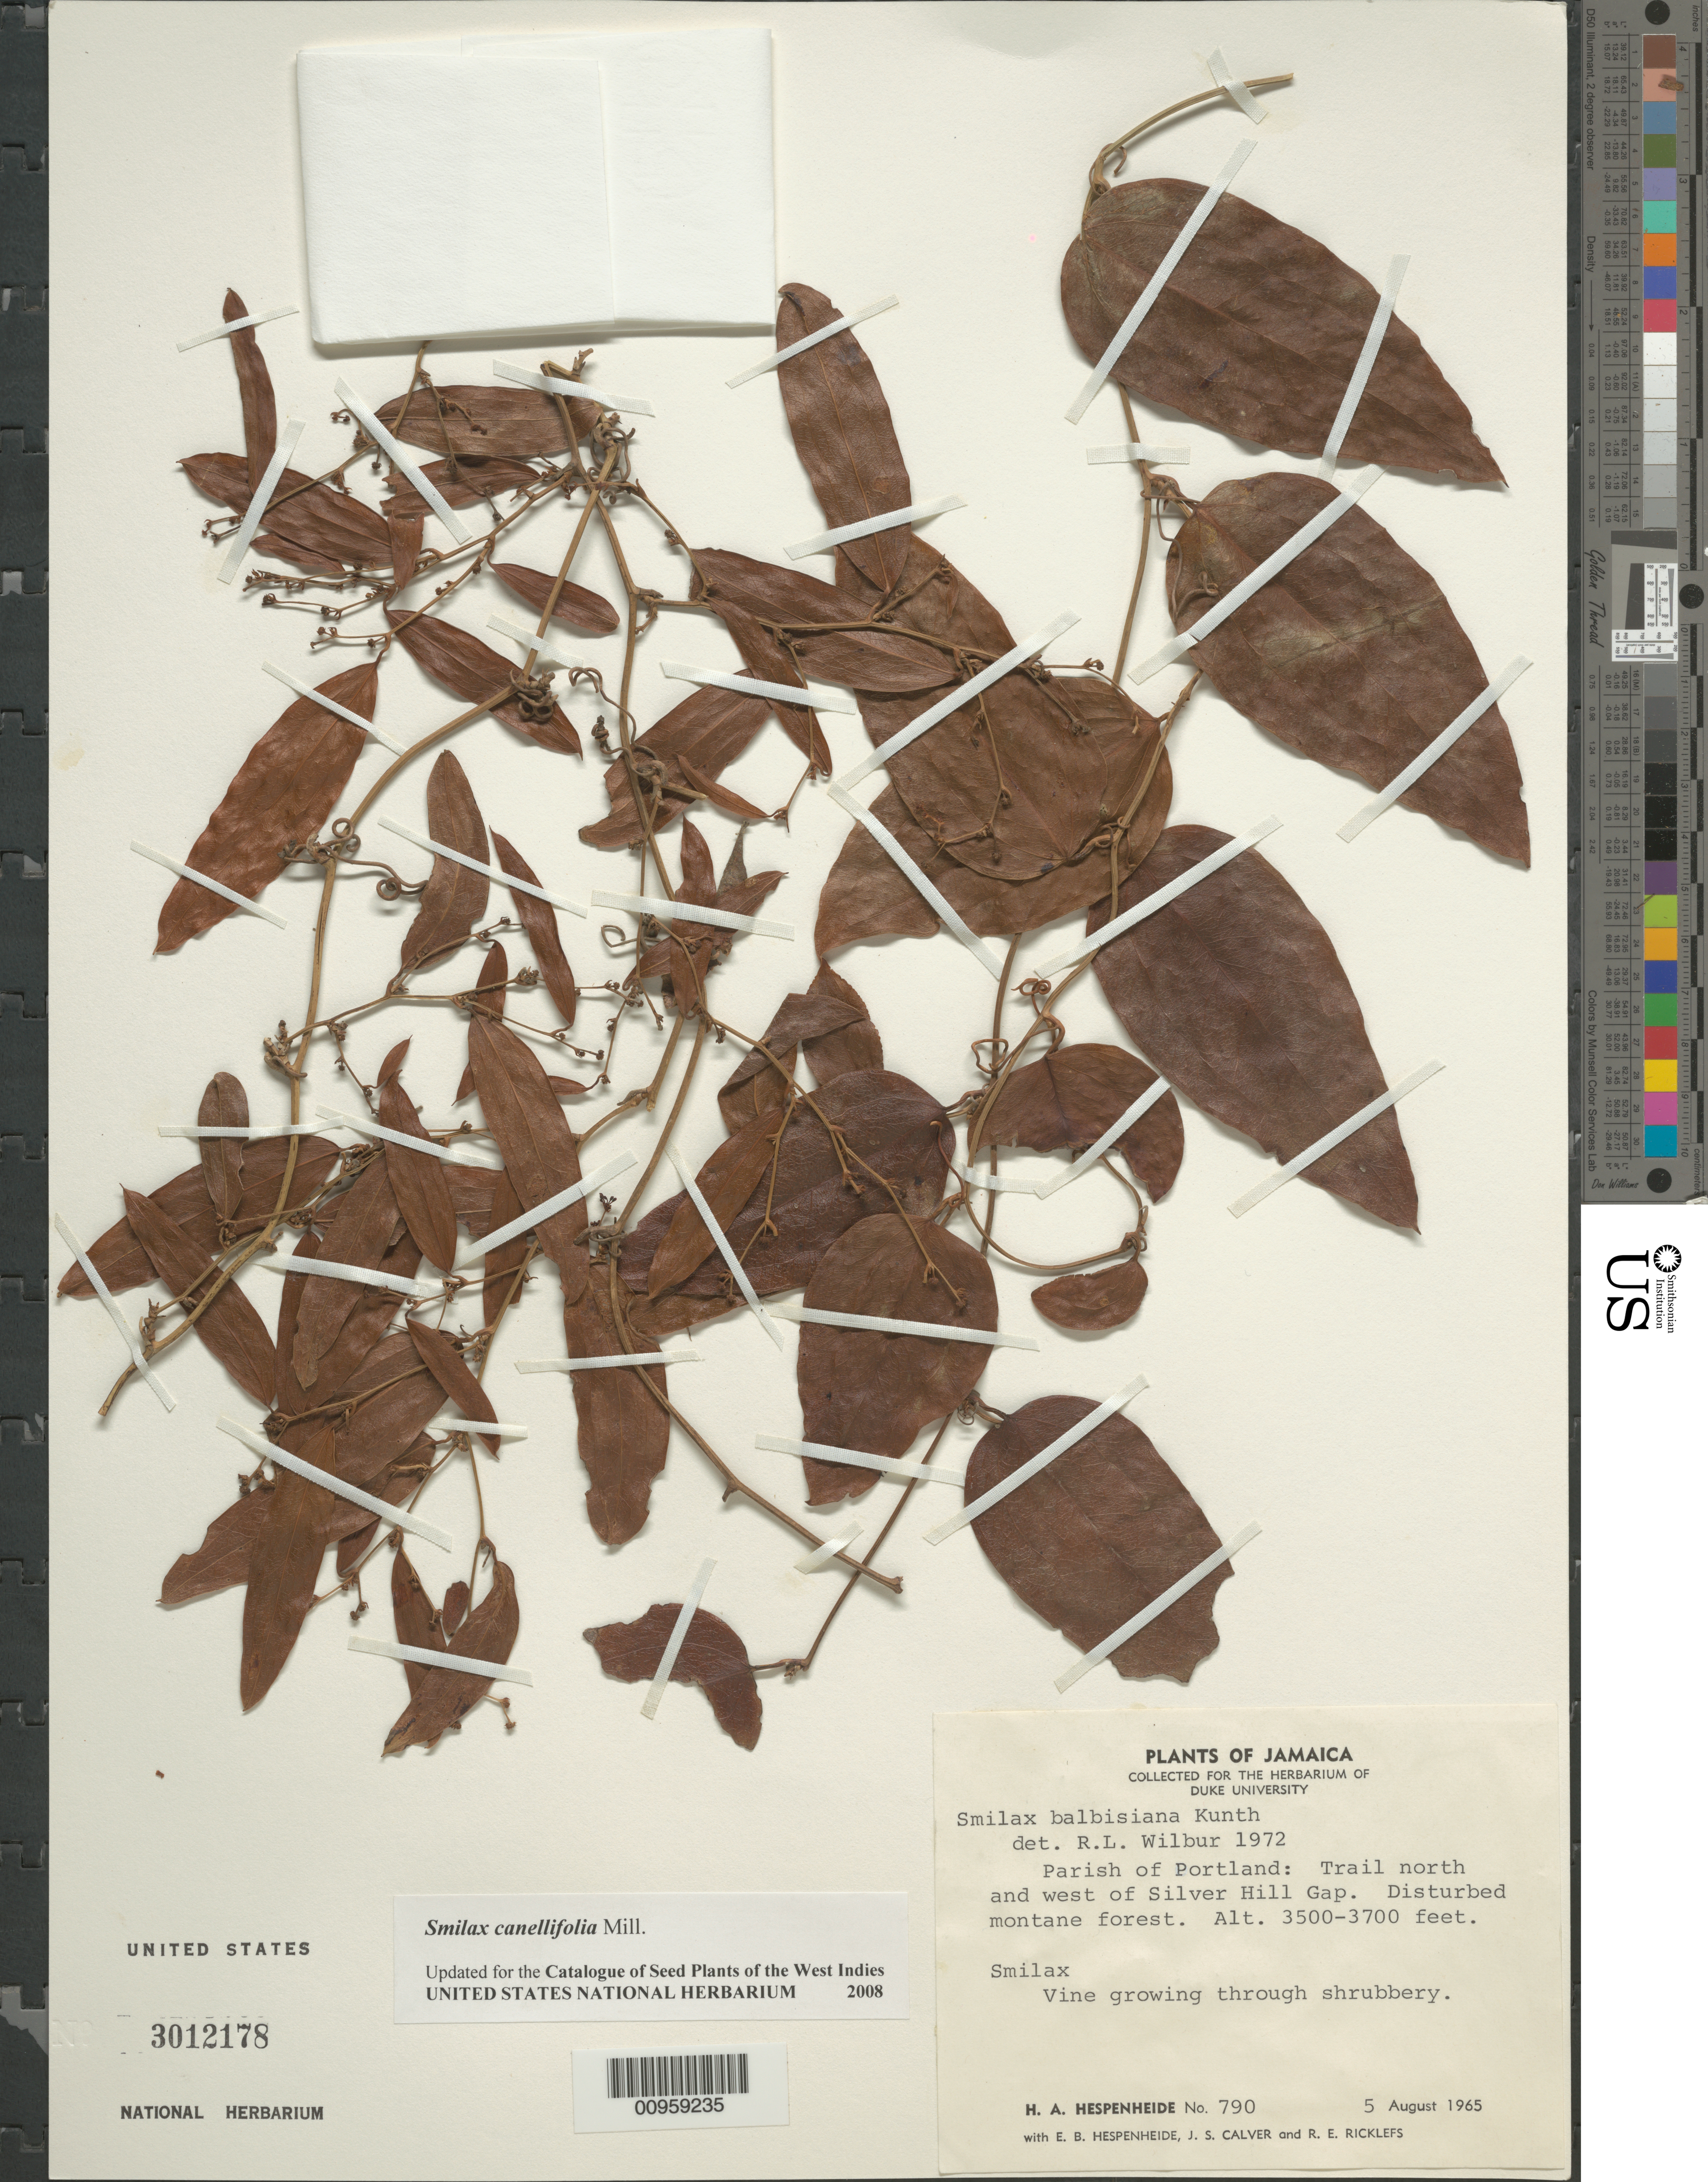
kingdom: Plantae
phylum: Tracheophyta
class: Liliopsida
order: Liliales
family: Smilacaceae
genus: Smilax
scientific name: Smilax canellifolia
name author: Mill.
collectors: H. A. Hespenheide, E. Hespenheide, J. Calver & R. Ricklefs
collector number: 790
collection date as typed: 05 Aug 1965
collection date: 1965-08-05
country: Jamaica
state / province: Portland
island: Jamaica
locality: Trail north and west of Silver Hill Gap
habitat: Growing through shrubbery in disturbed montane forest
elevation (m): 1067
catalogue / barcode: US 3012178